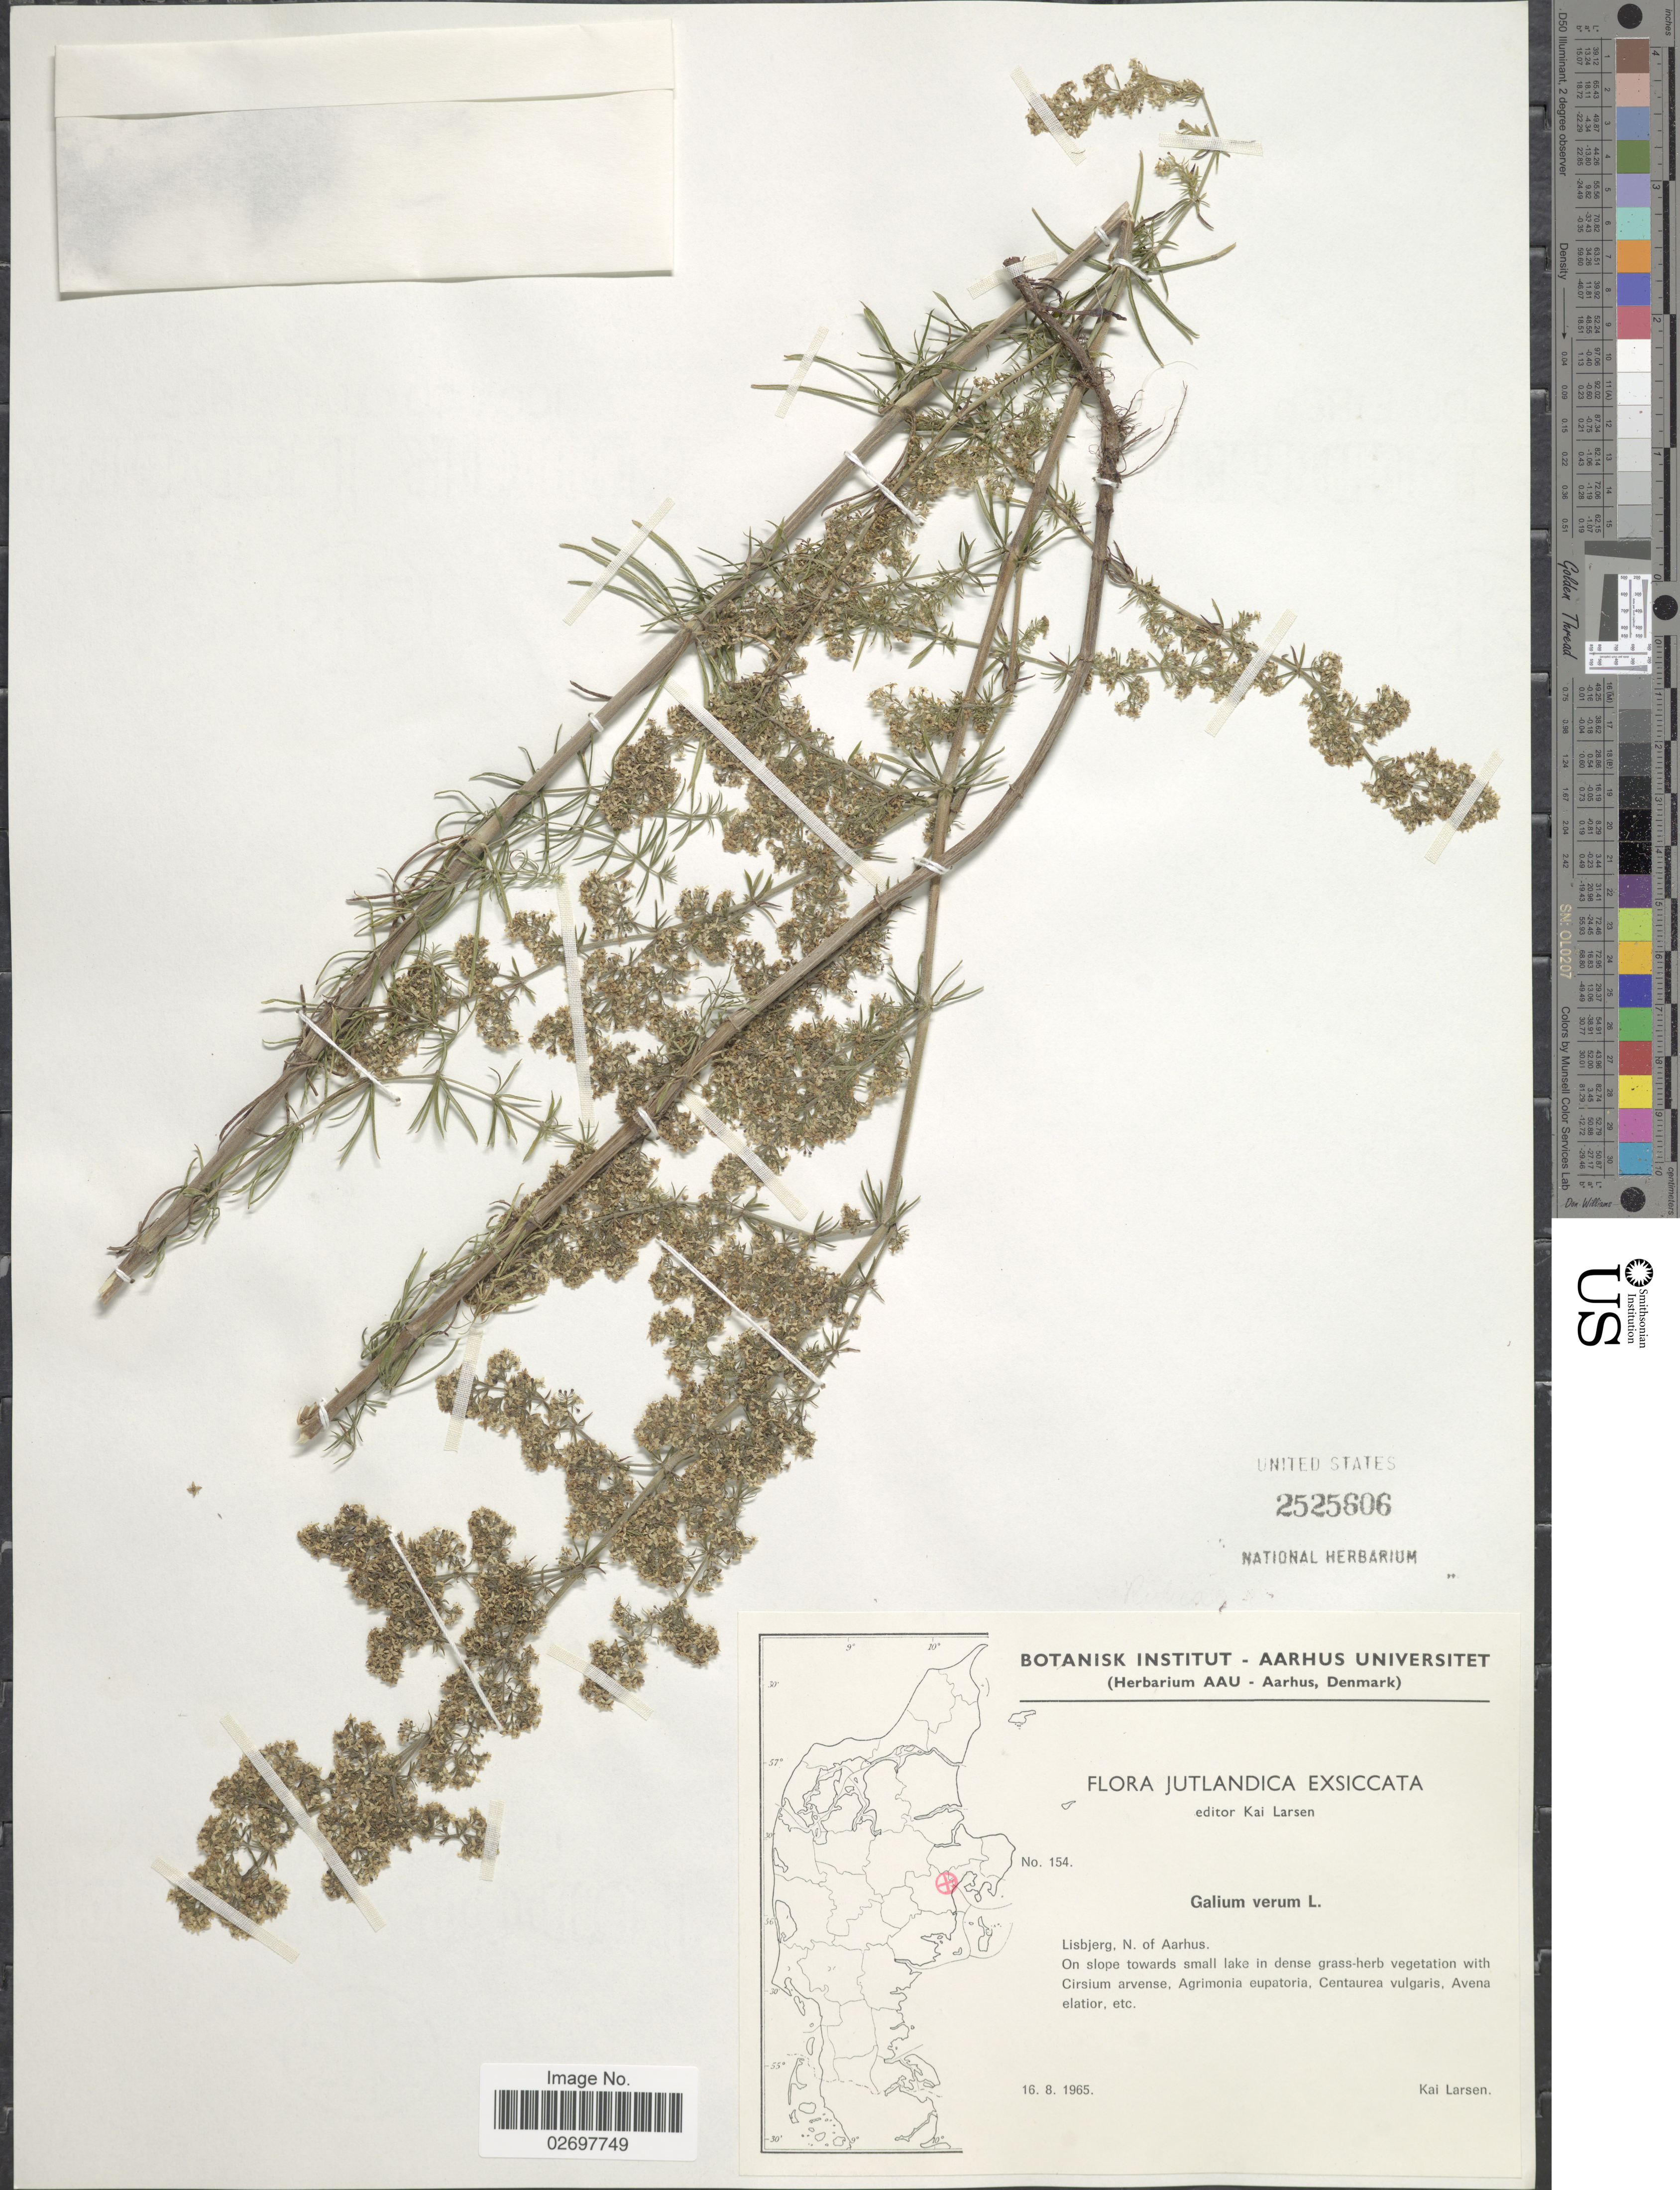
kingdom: Plantae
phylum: Tracheophyta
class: Magnoliopsida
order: Gentianales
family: Rubiaceae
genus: Galium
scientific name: Galium verum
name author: L.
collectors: K. Larsen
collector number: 154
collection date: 1965-08-16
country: Denmark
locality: Jutlandica, Lisbjerg N. of Aarhus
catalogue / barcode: US 2525606